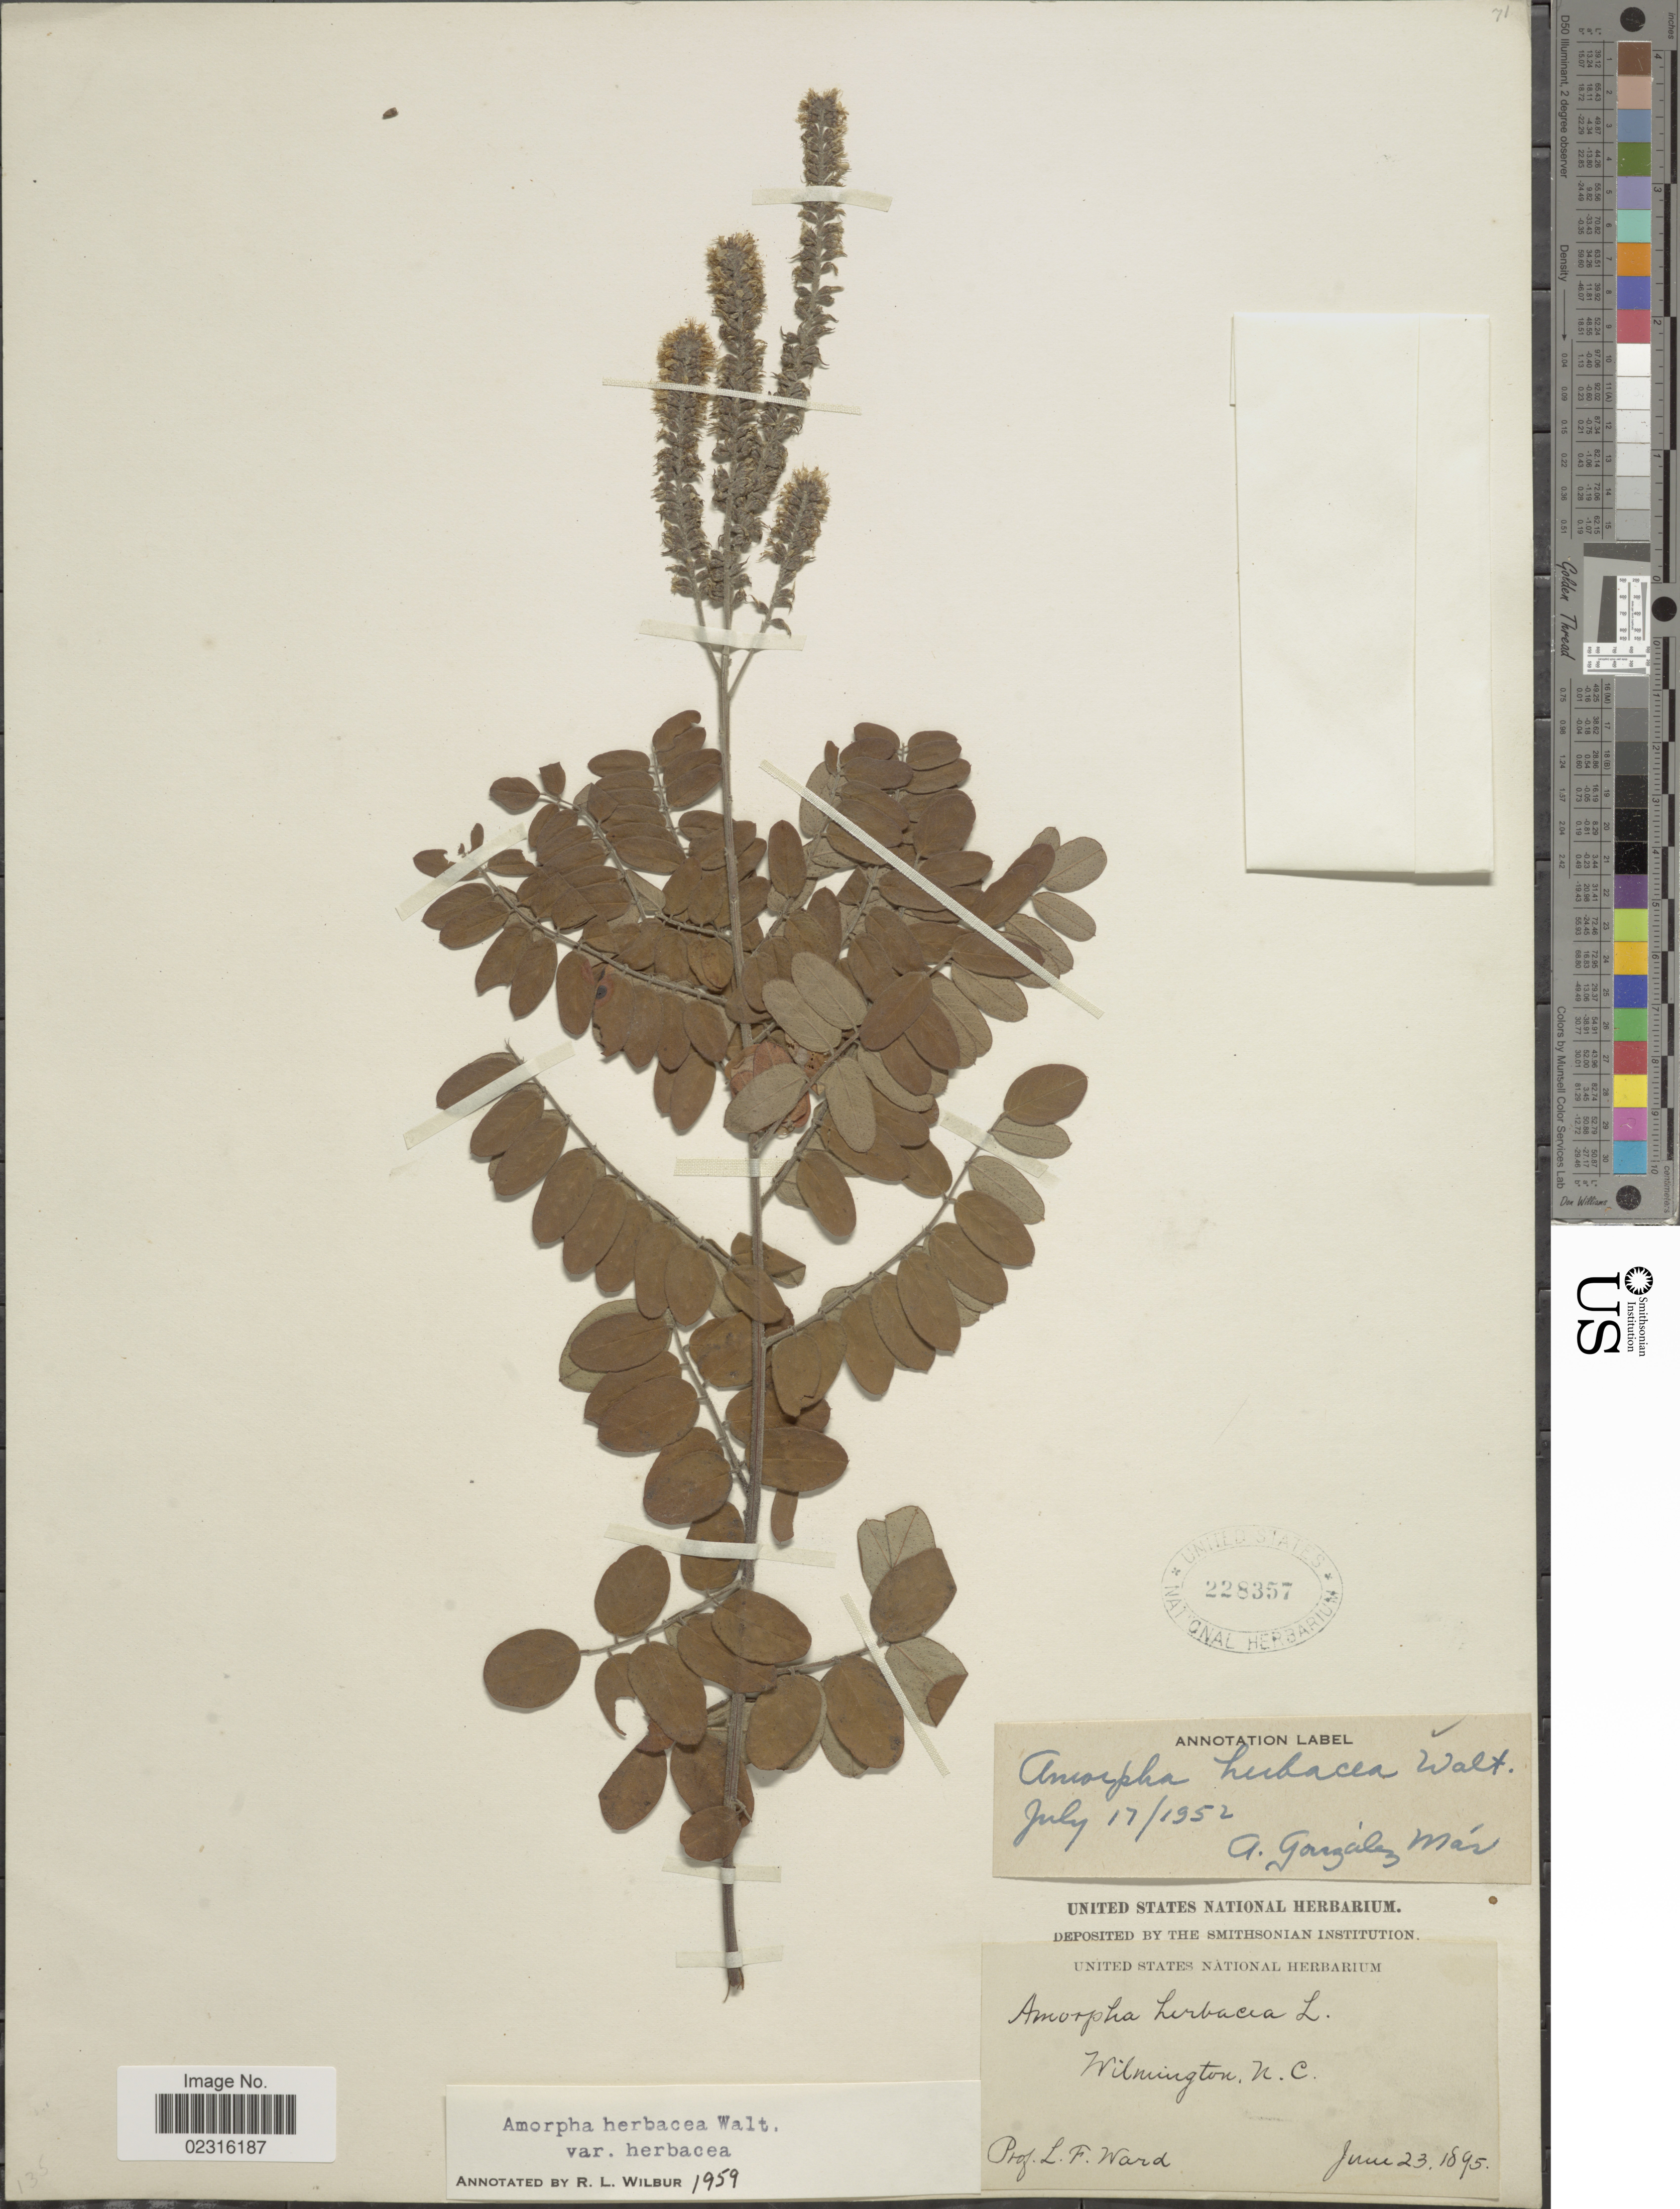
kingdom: Plantae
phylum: Tracheophyta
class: Magnoliopsida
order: Fabales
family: Fabaceae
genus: Amorpha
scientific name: Amorpha herbacea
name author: Schltdl.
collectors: L. Ward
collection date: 1895-06-23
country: United States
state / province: North Carolina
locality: Wilmington.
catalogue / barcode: US 228357